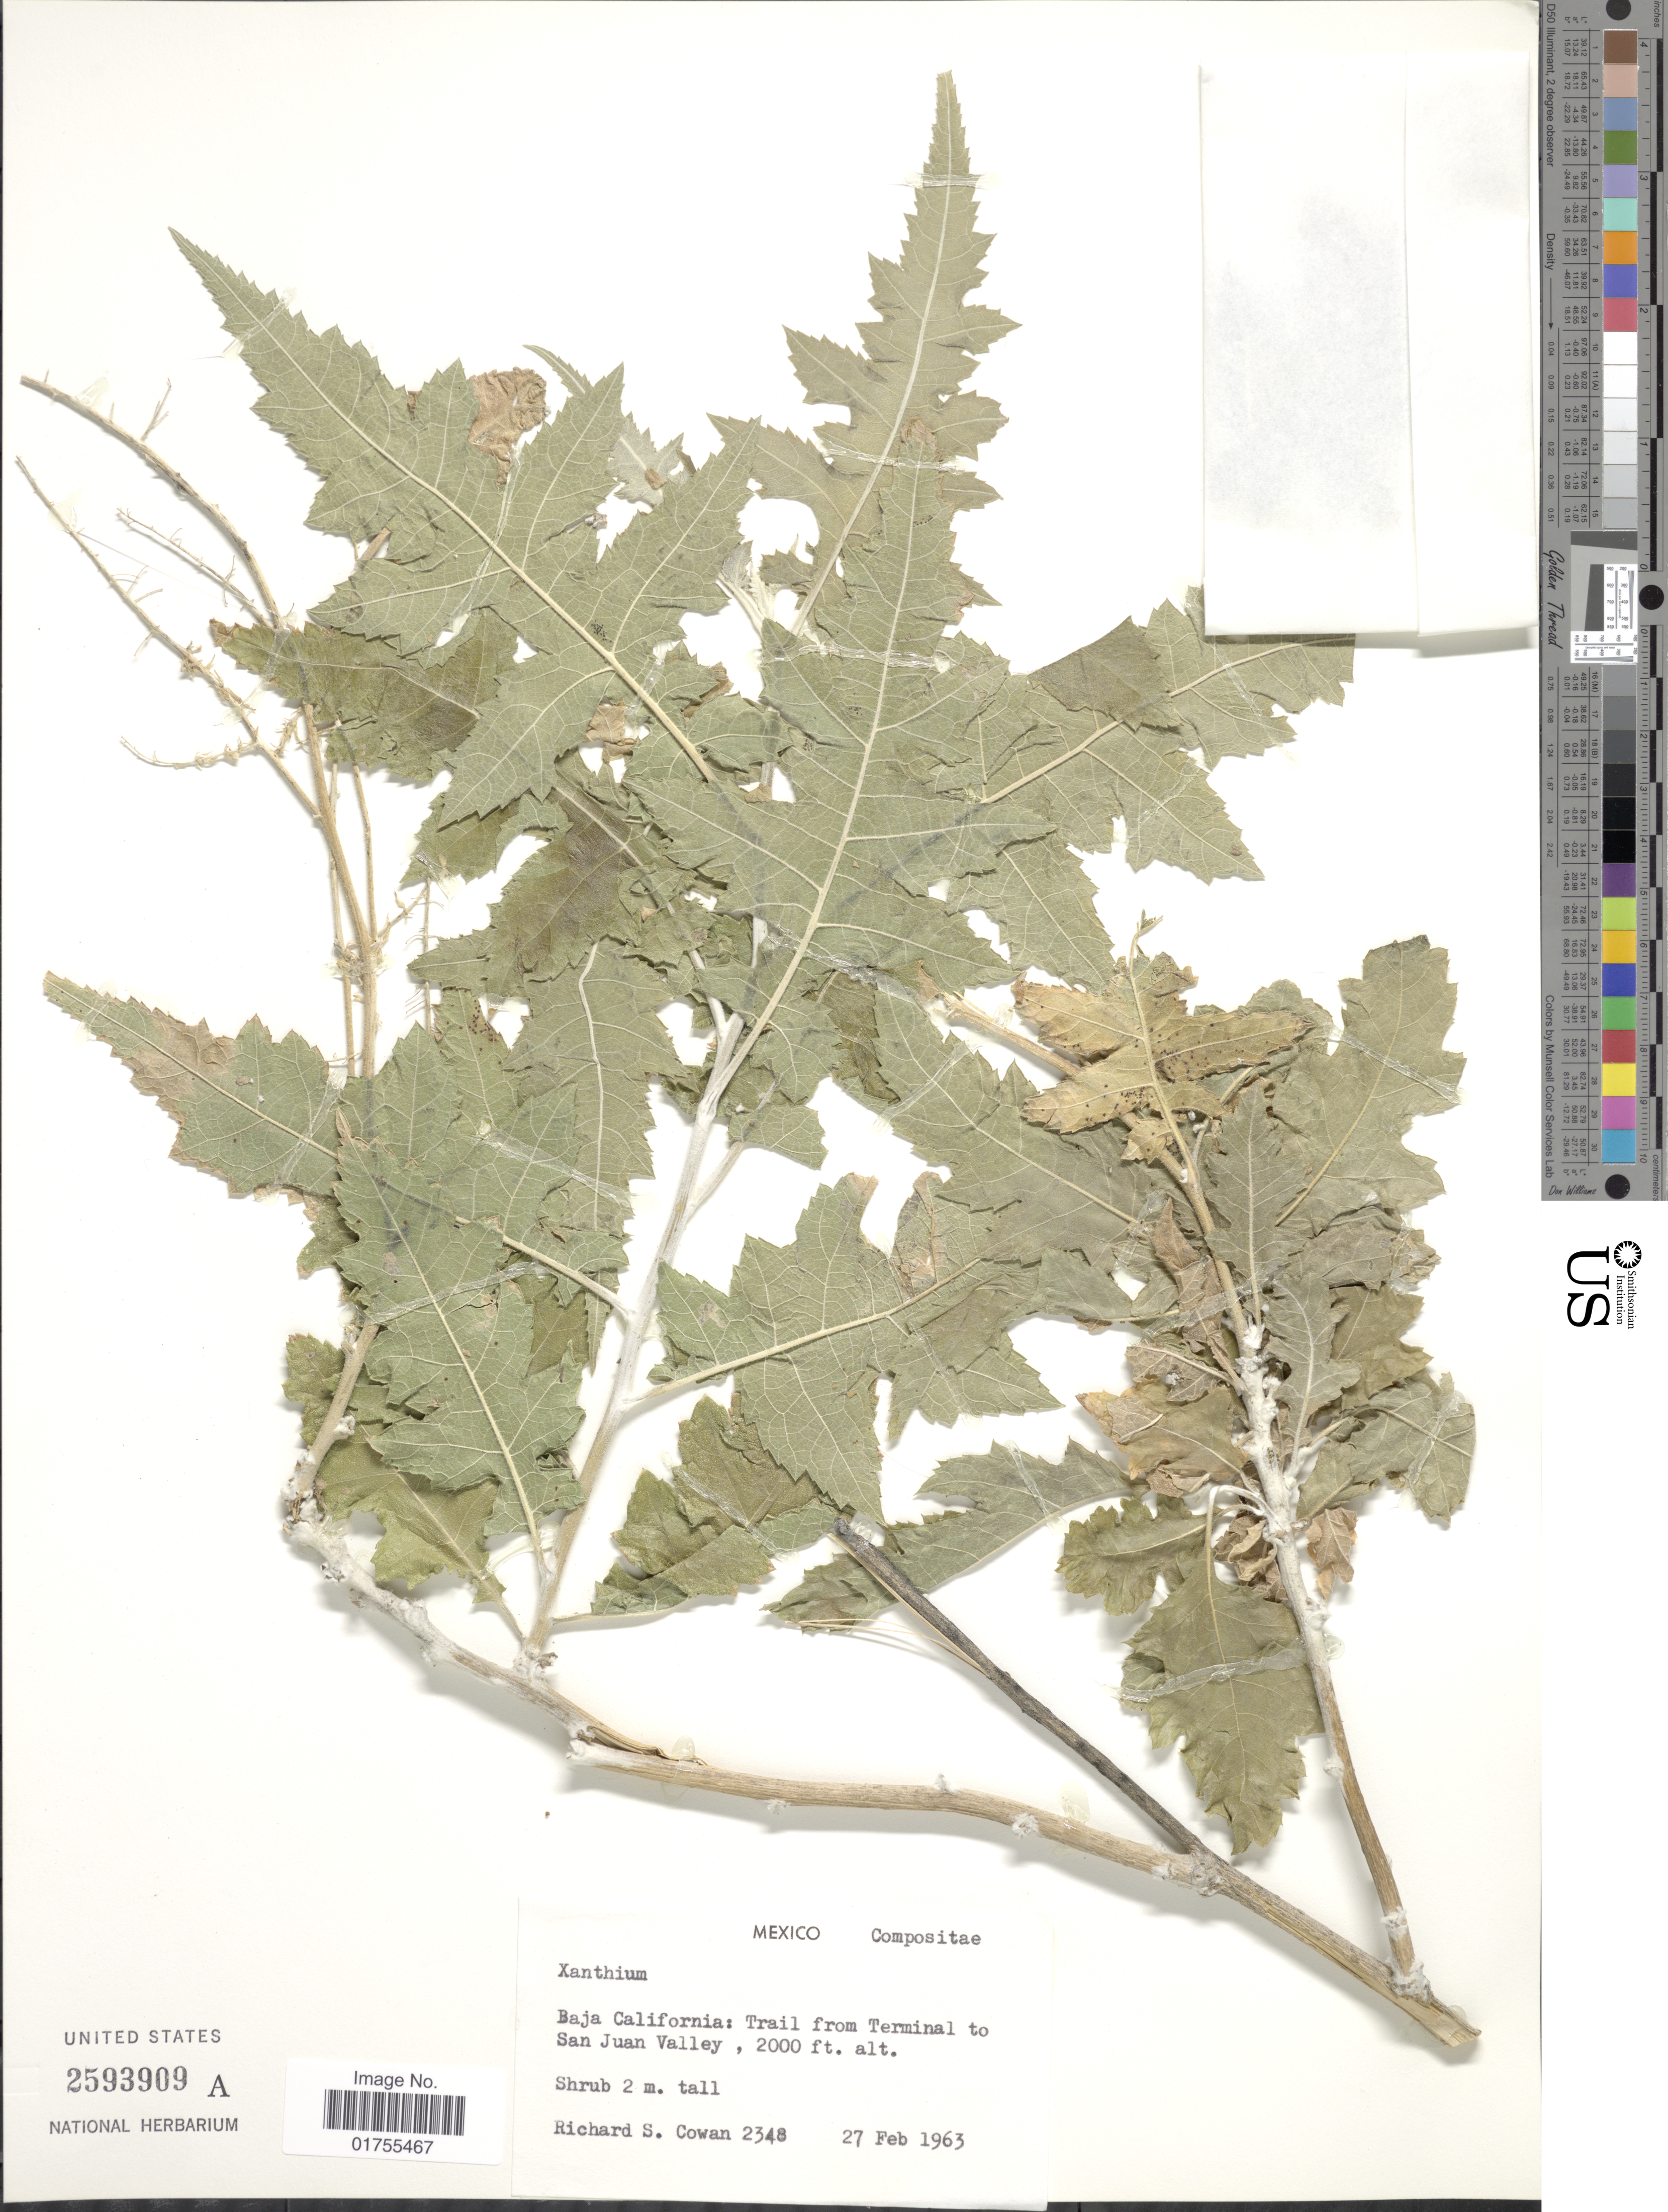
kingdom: Plantae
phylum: Tracheophyta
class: Magnoliopsida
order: Asterales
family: Asteraceae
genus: Xanthium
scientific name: Xanthium sp.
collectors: R. S. Cowan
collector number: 2348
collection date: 1963-02-27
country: Mexico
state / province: Baja California Norte / Baja California Sur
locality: Trail from Terminal to San Juan Valley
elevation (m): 610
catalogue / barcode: US 2593909A